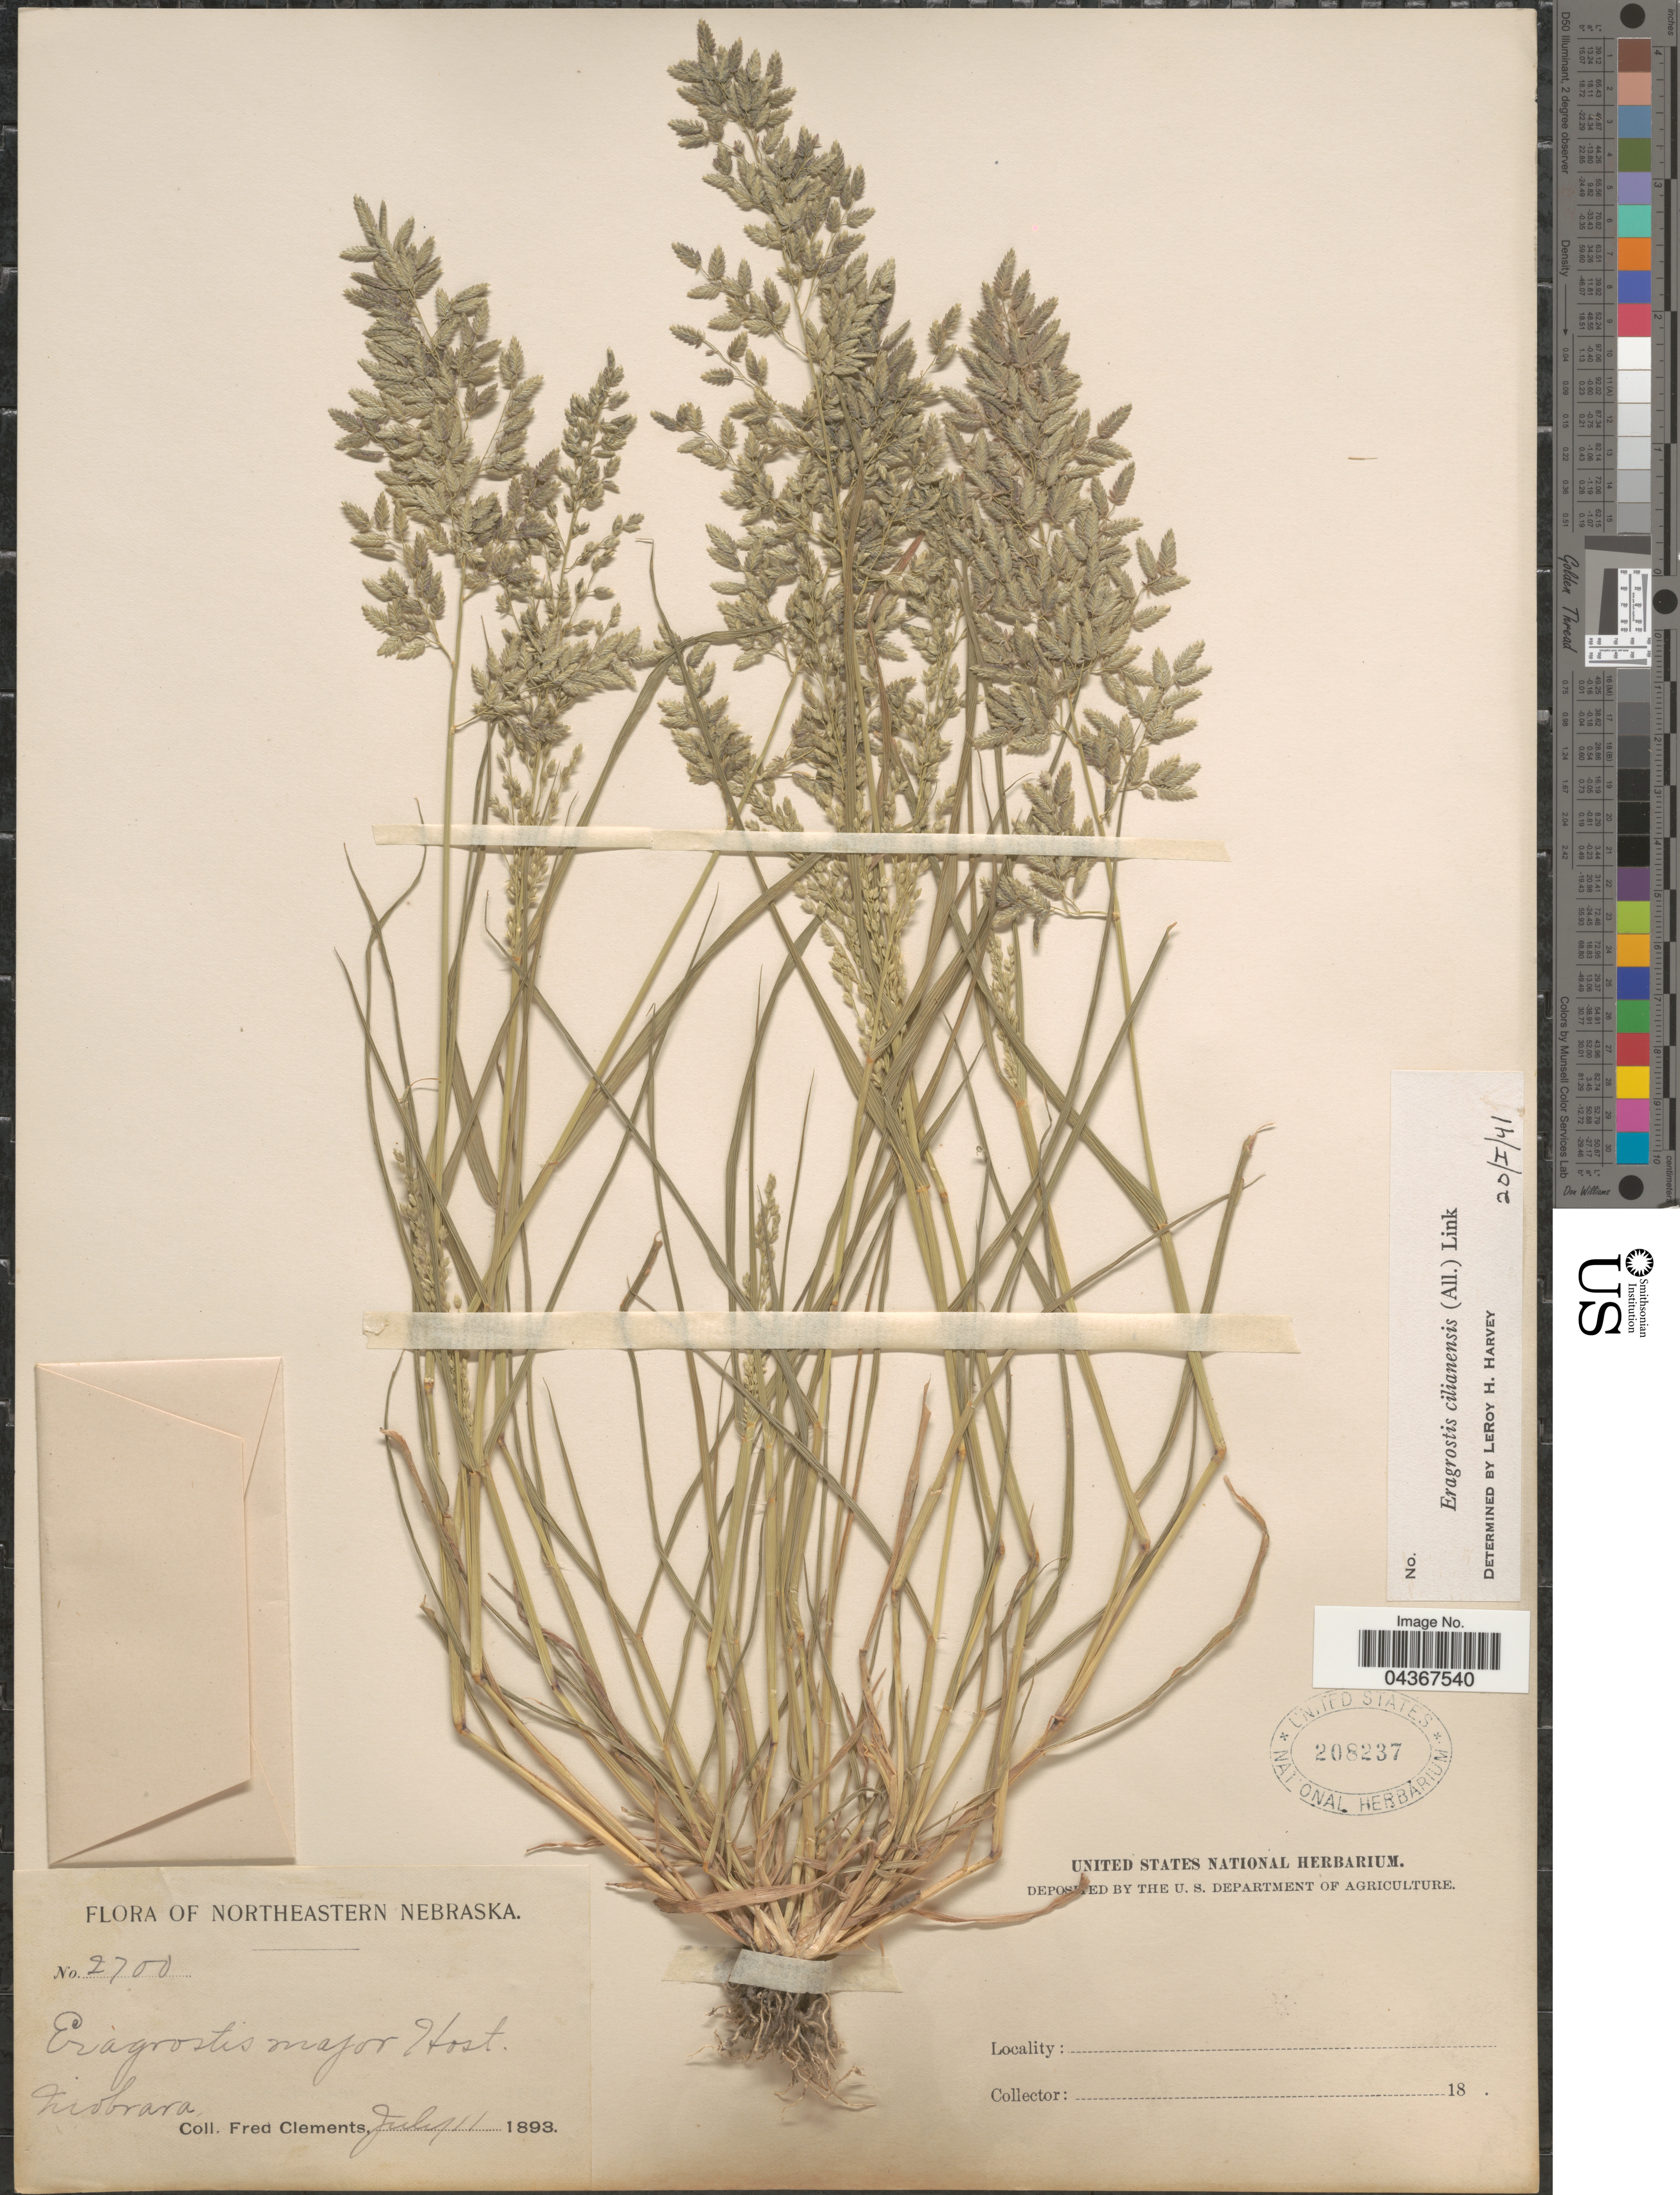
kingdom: Plantae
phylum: Tracheophyta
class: Liliopsida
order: Poales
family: Poaceae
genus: Eragrostis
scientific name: Eragrostis cilianensis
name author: (Bellardi) Vignolo ex Janch.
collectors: F. Clements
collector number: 2700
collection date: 1893-07-11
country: United States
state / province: Nebraska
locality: Northeastern Nebraska. Niobrara.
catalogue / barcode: US 208237